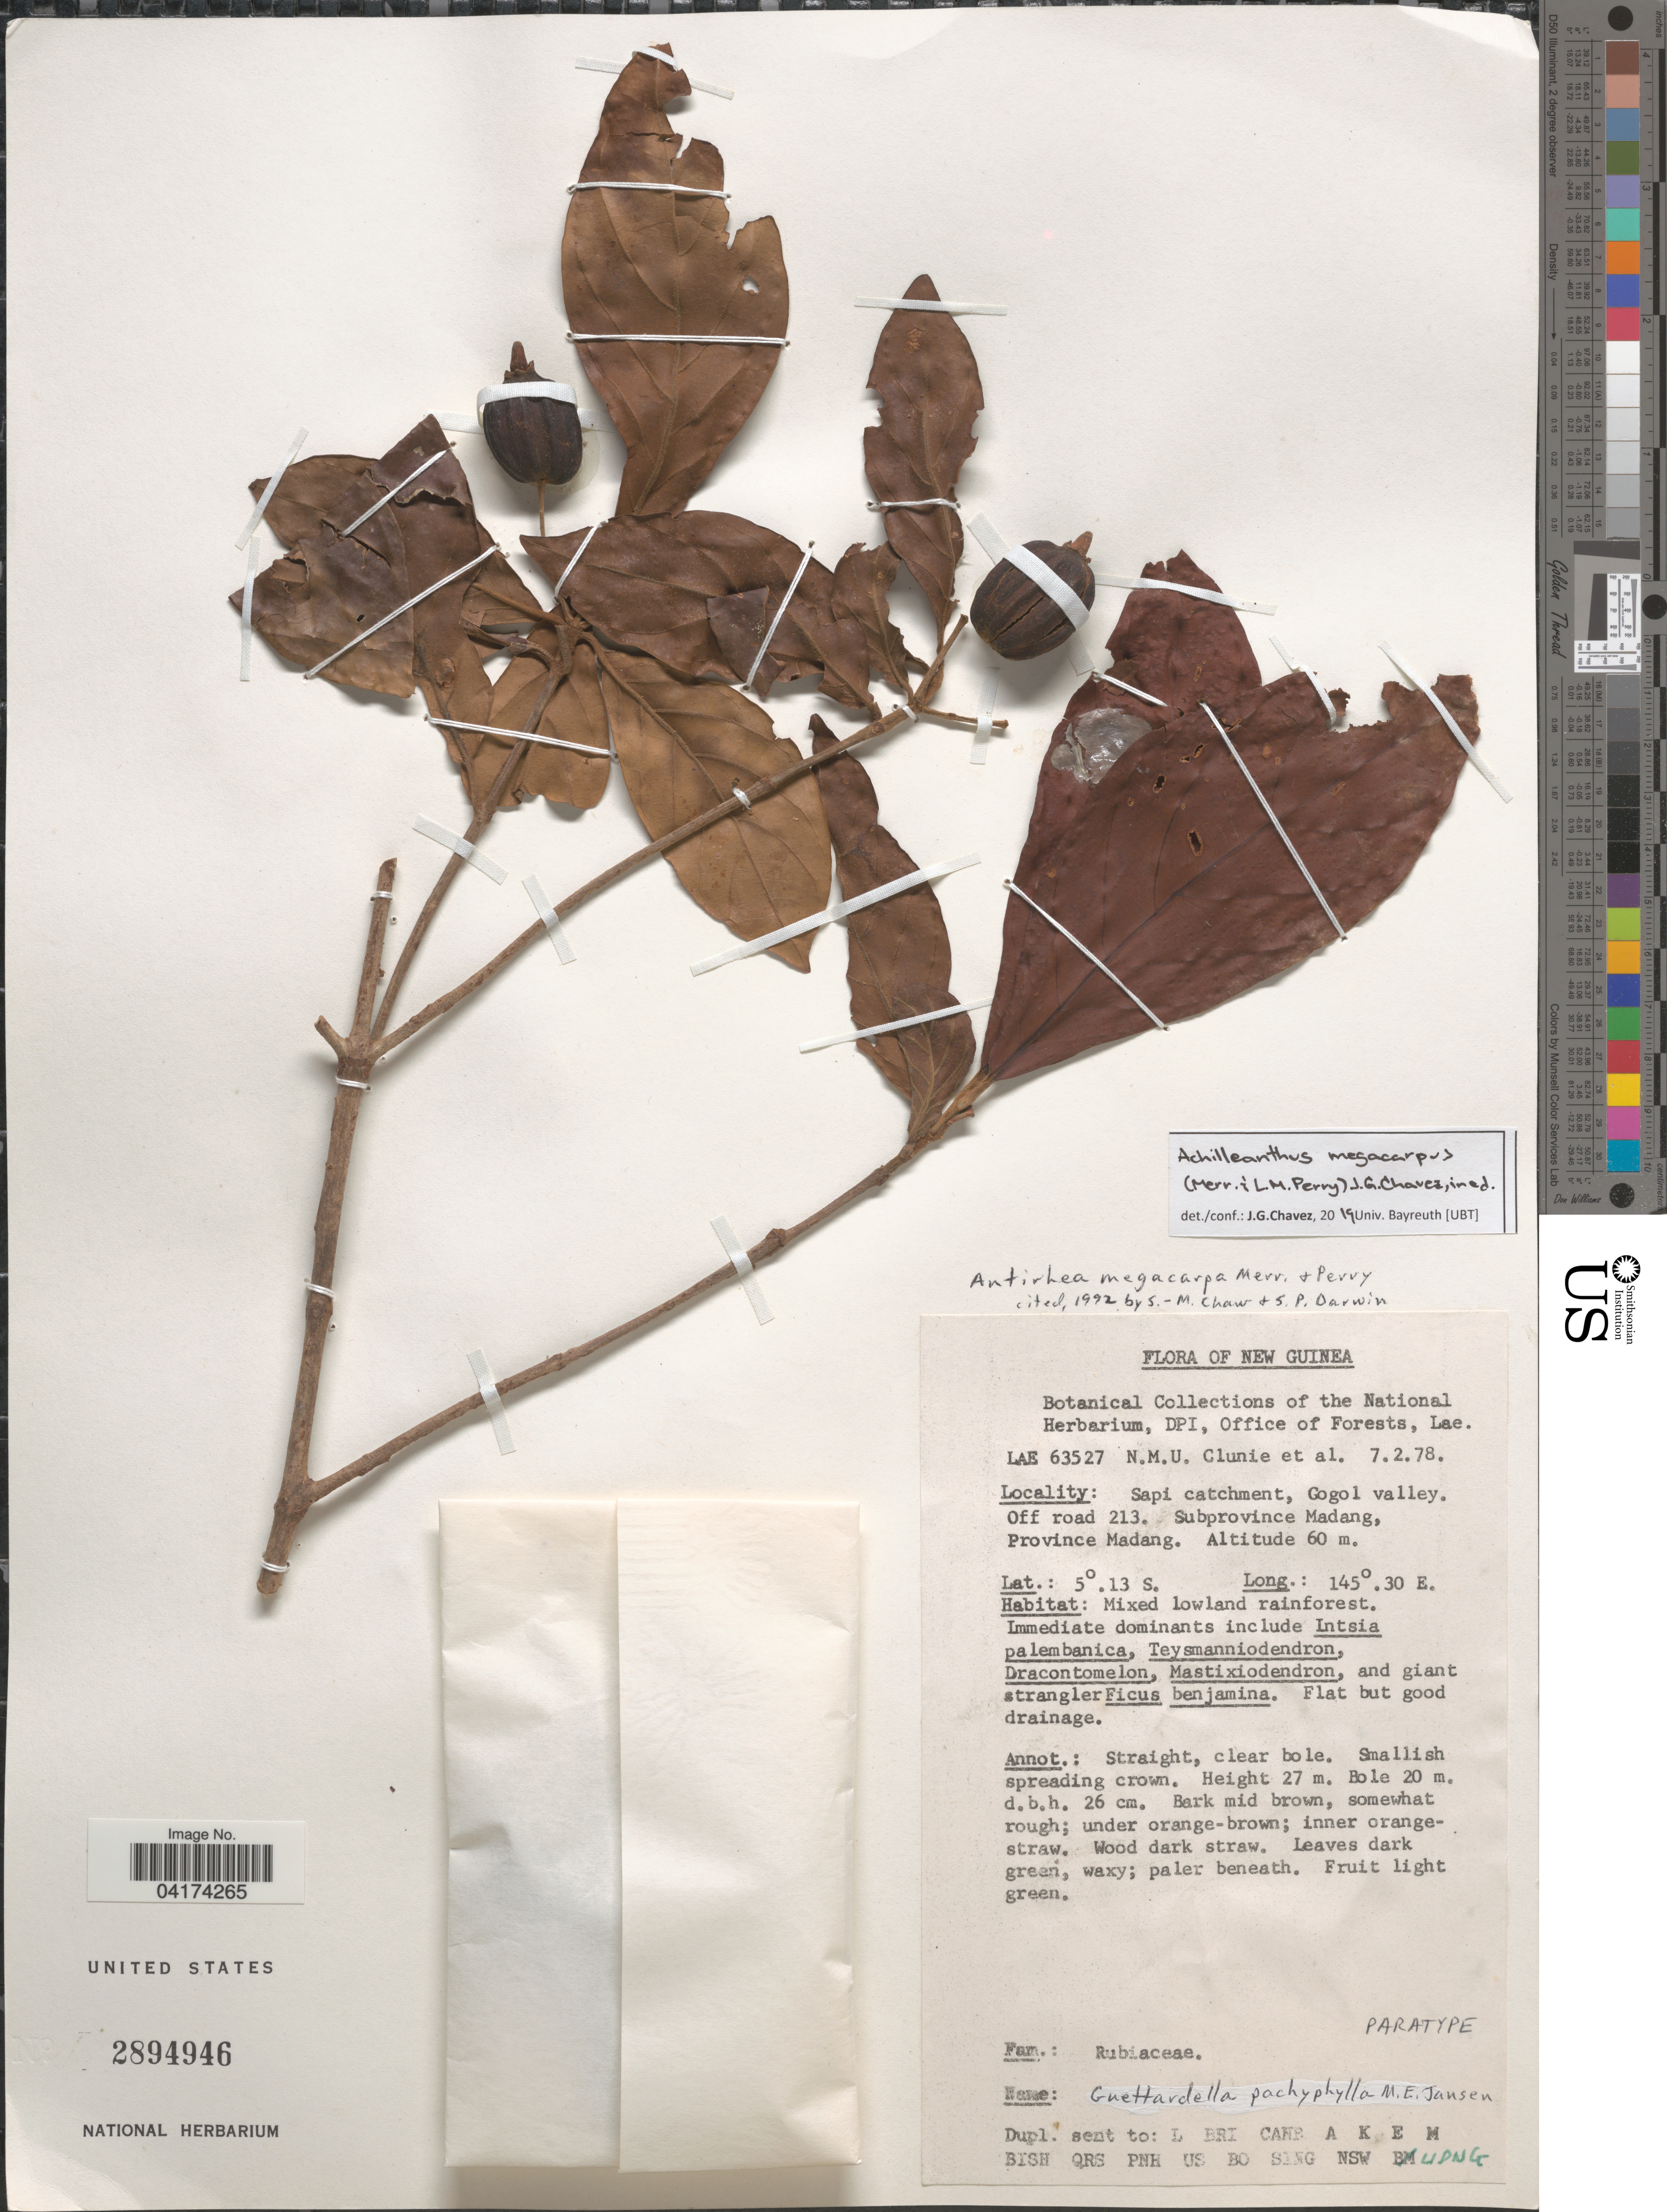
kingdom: Plantae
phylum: Tracheophyta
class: Magnoliopsida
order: Gentianales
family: Rubiaceae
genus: Achilleanthus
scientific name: Achilleanthus megacarpus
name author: (Merr. & L.M. Perry) J.G. Chavez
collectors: N.M.U. Clunie & et al.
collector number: LAE 63527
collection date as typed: Transcribed d/m/y: 7/2/78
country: Papua New Guinea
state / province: Madang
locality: New Guinea. Sapi catchment, Gogol valley. Off road 213. Subprovince Madang.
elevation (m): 60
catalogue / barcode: US 2894946